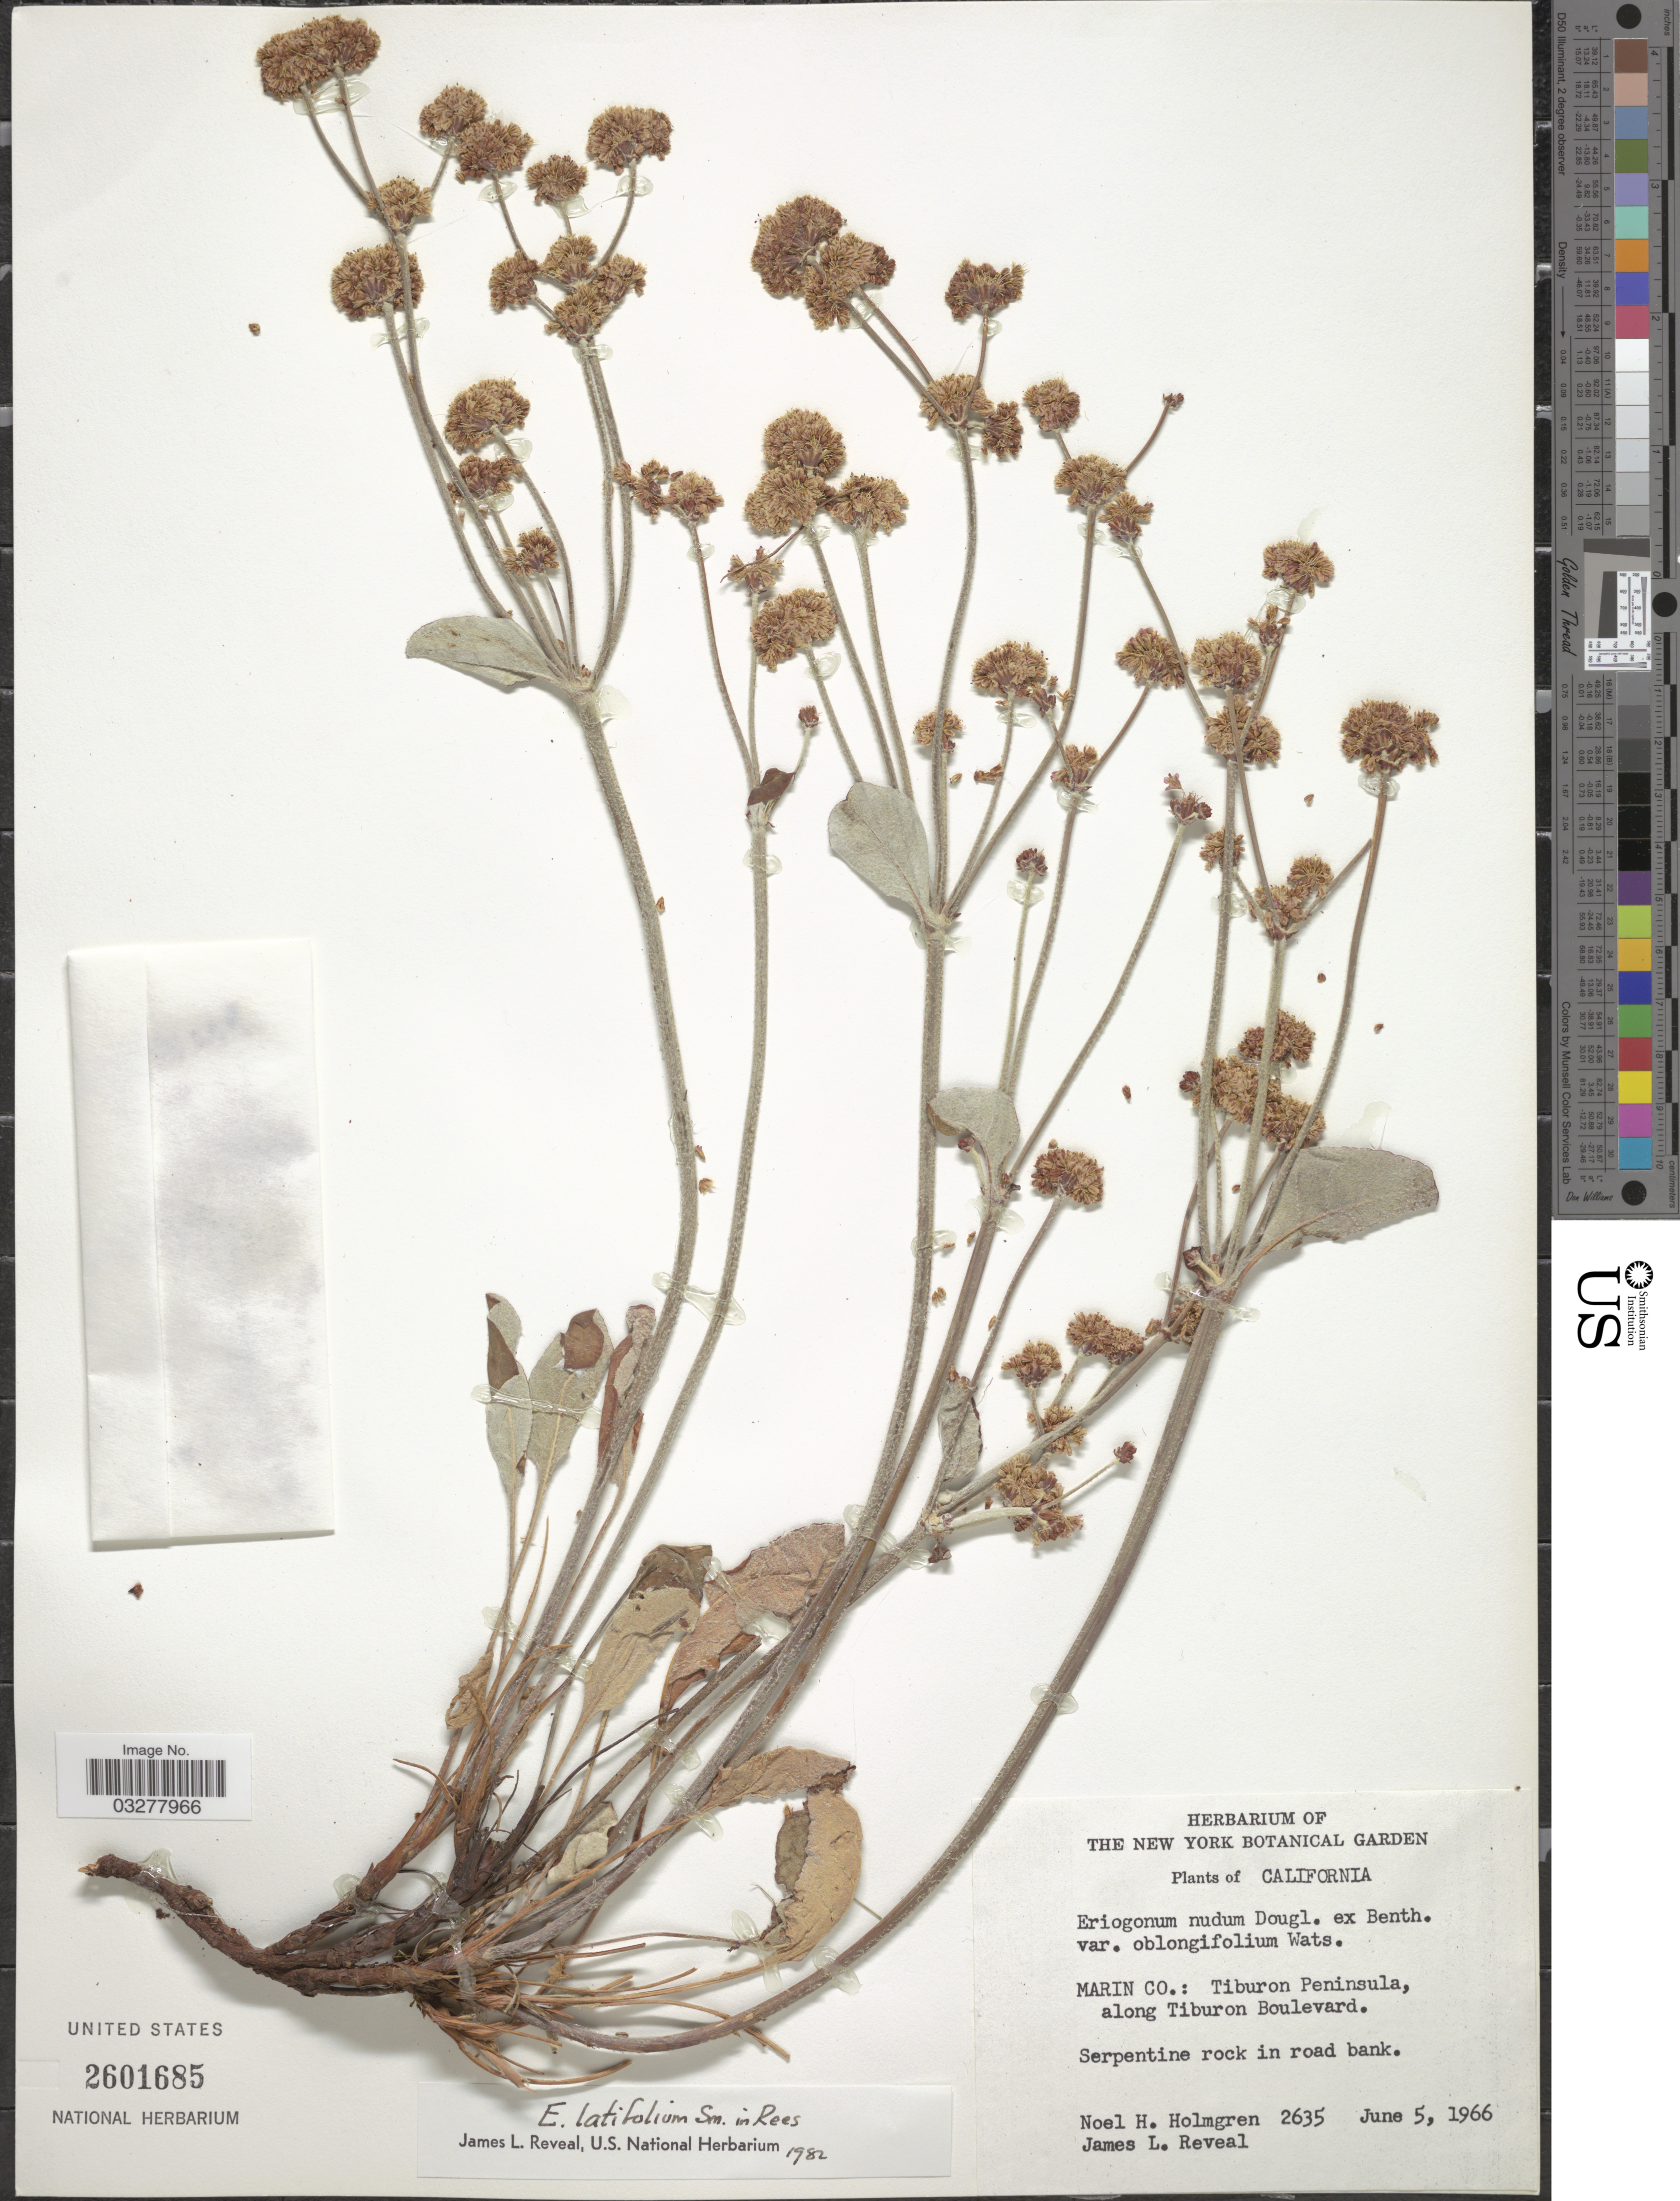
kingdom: Plantae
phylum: Tracheophyta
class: Magnoliopsida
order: Caryophyllales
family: Polygonaceae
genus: Eriogonum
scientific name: Eriogonum latifolium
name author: Sm.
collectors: N. H. Holmgren & J. L. Reveal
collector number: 2635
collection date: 1966-06-05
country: United States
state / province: California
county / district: Marin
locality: Marin Co.: Tiburon Peninsula, along Tiburon Boulevard.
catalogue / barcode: US 2601685